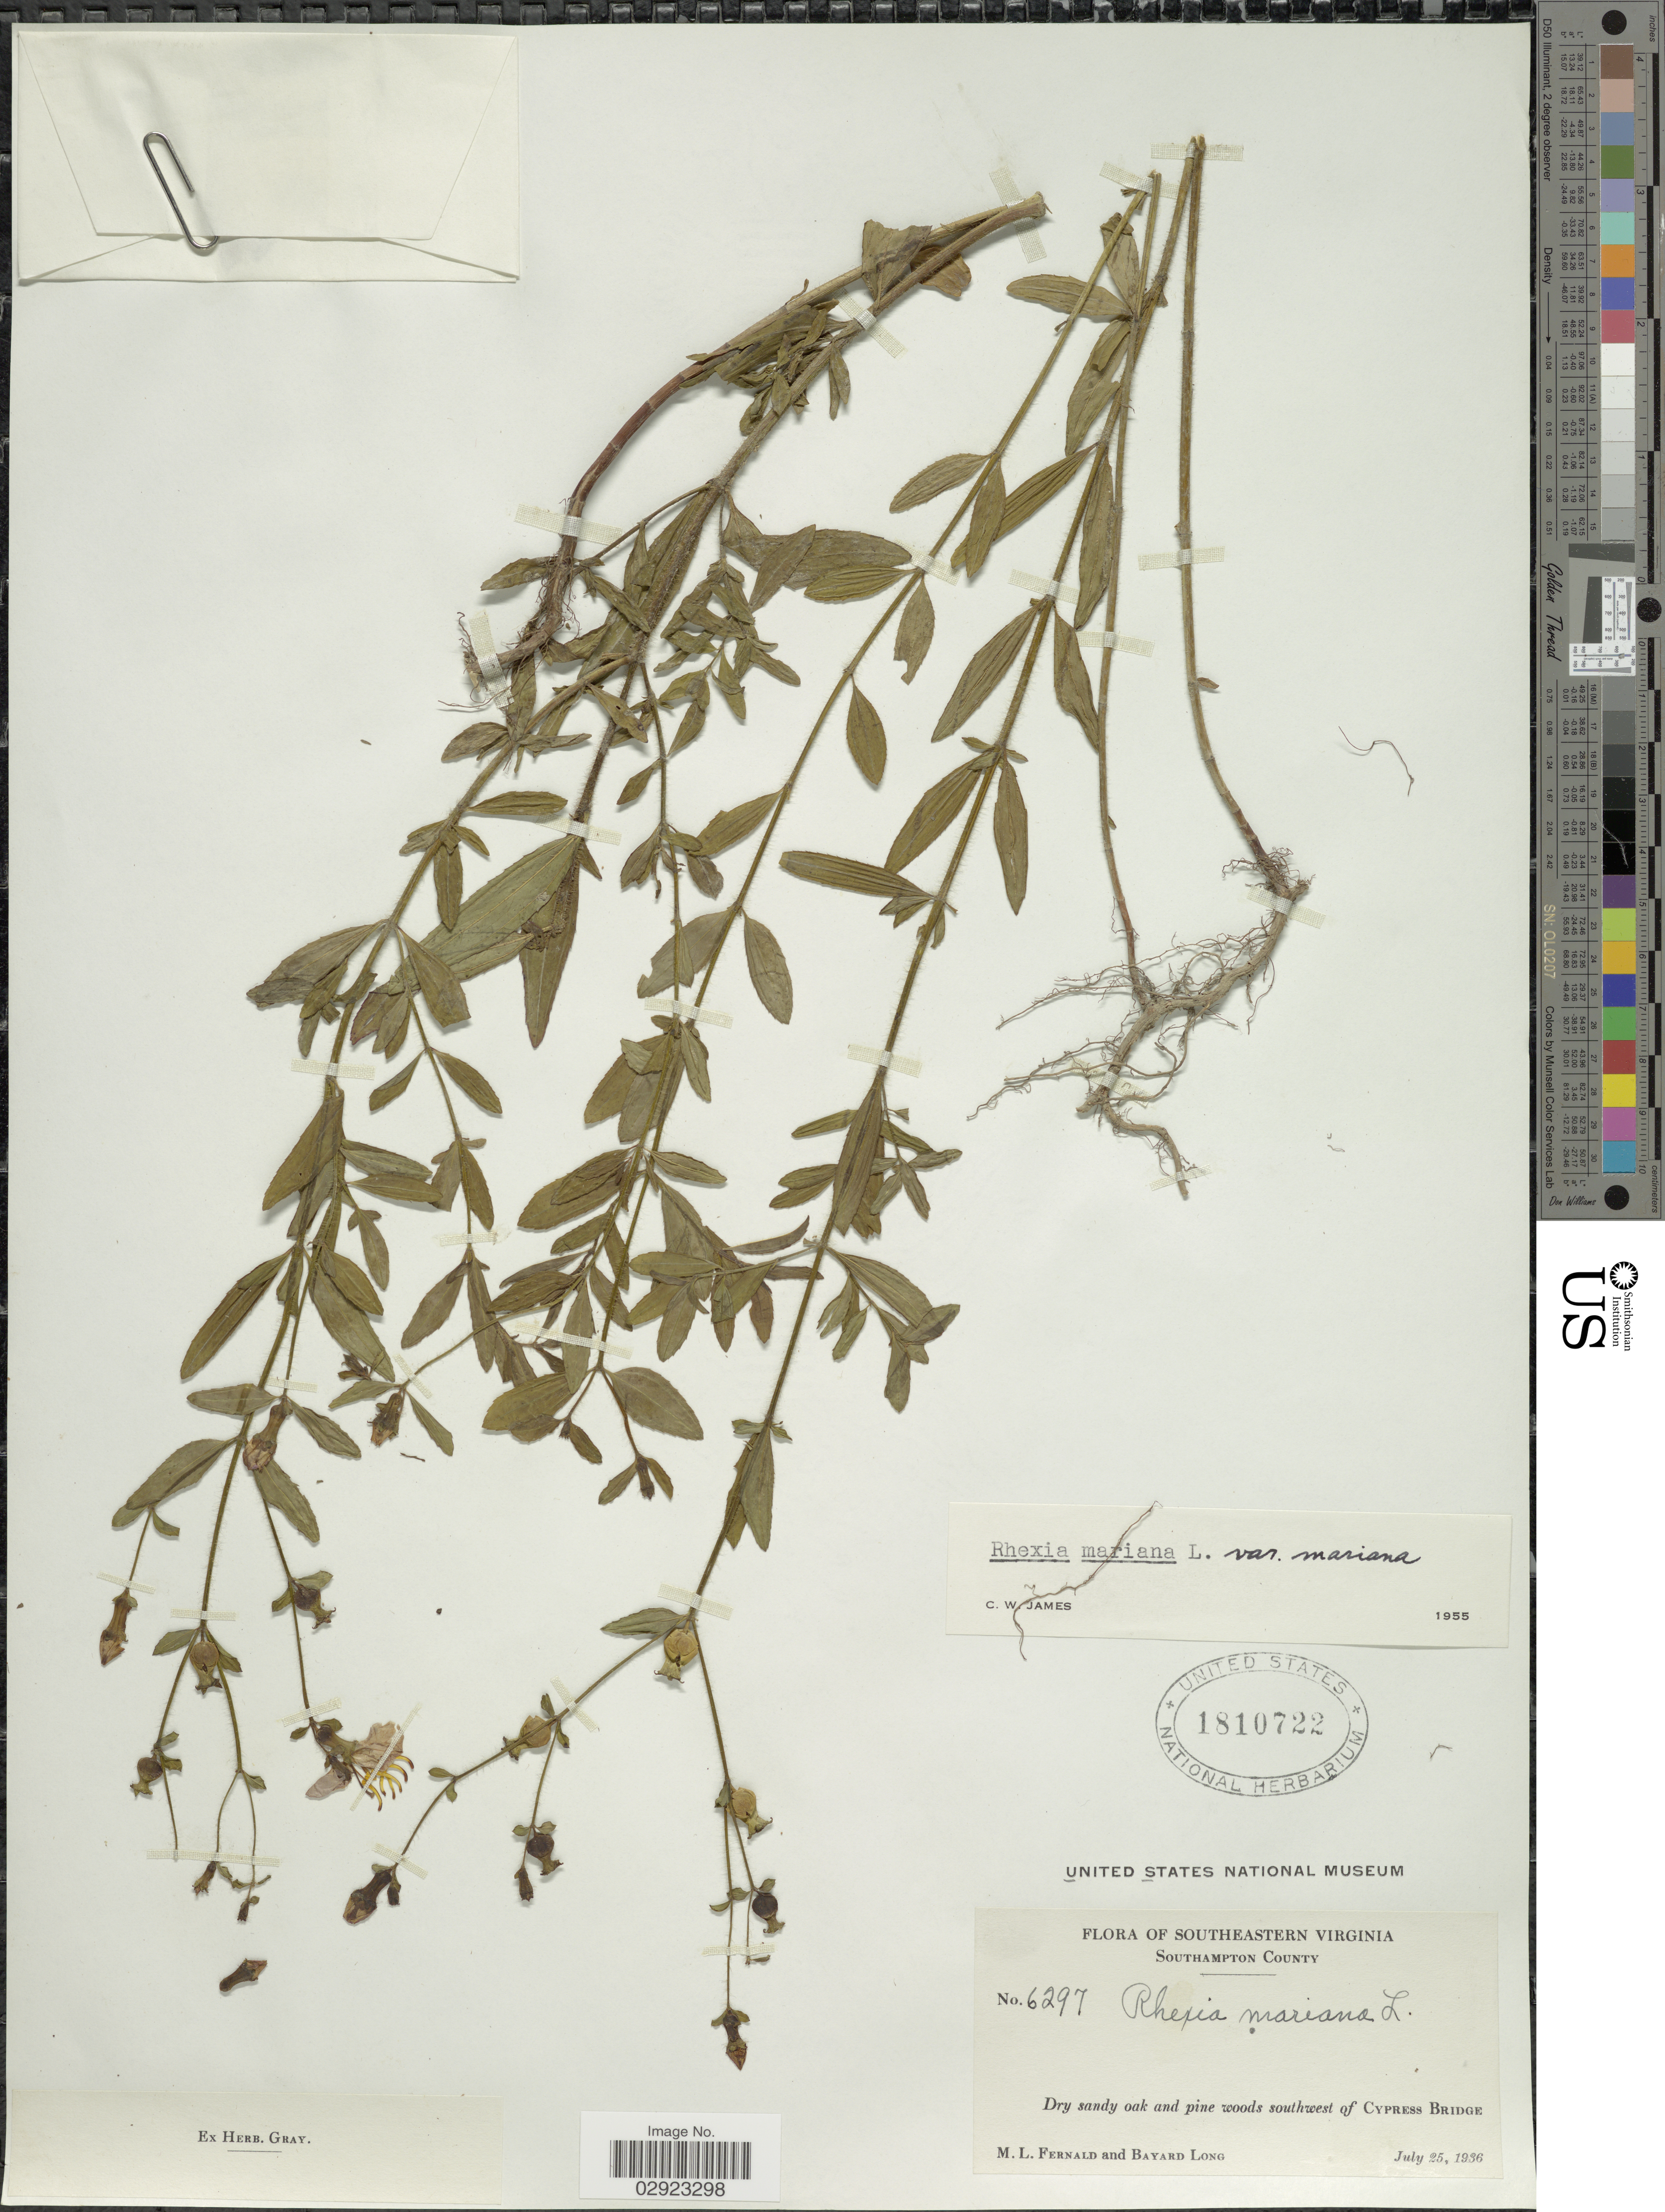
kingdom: Plantae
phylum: Tracheophyta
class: Magnoliopsida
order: Myrtales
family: Melastomataceae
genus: Rhexia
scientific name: Rhexia mariana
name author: L.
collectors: M. L. Fernald & B. Long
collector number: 6297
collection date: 1936-07-25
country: United States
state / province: Virginia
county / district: Southampton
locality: Southeastern Virginia, Southampton County, Dry sandy oak and pine woods southwest of Cypress Bridge.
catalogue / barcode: US 1810722